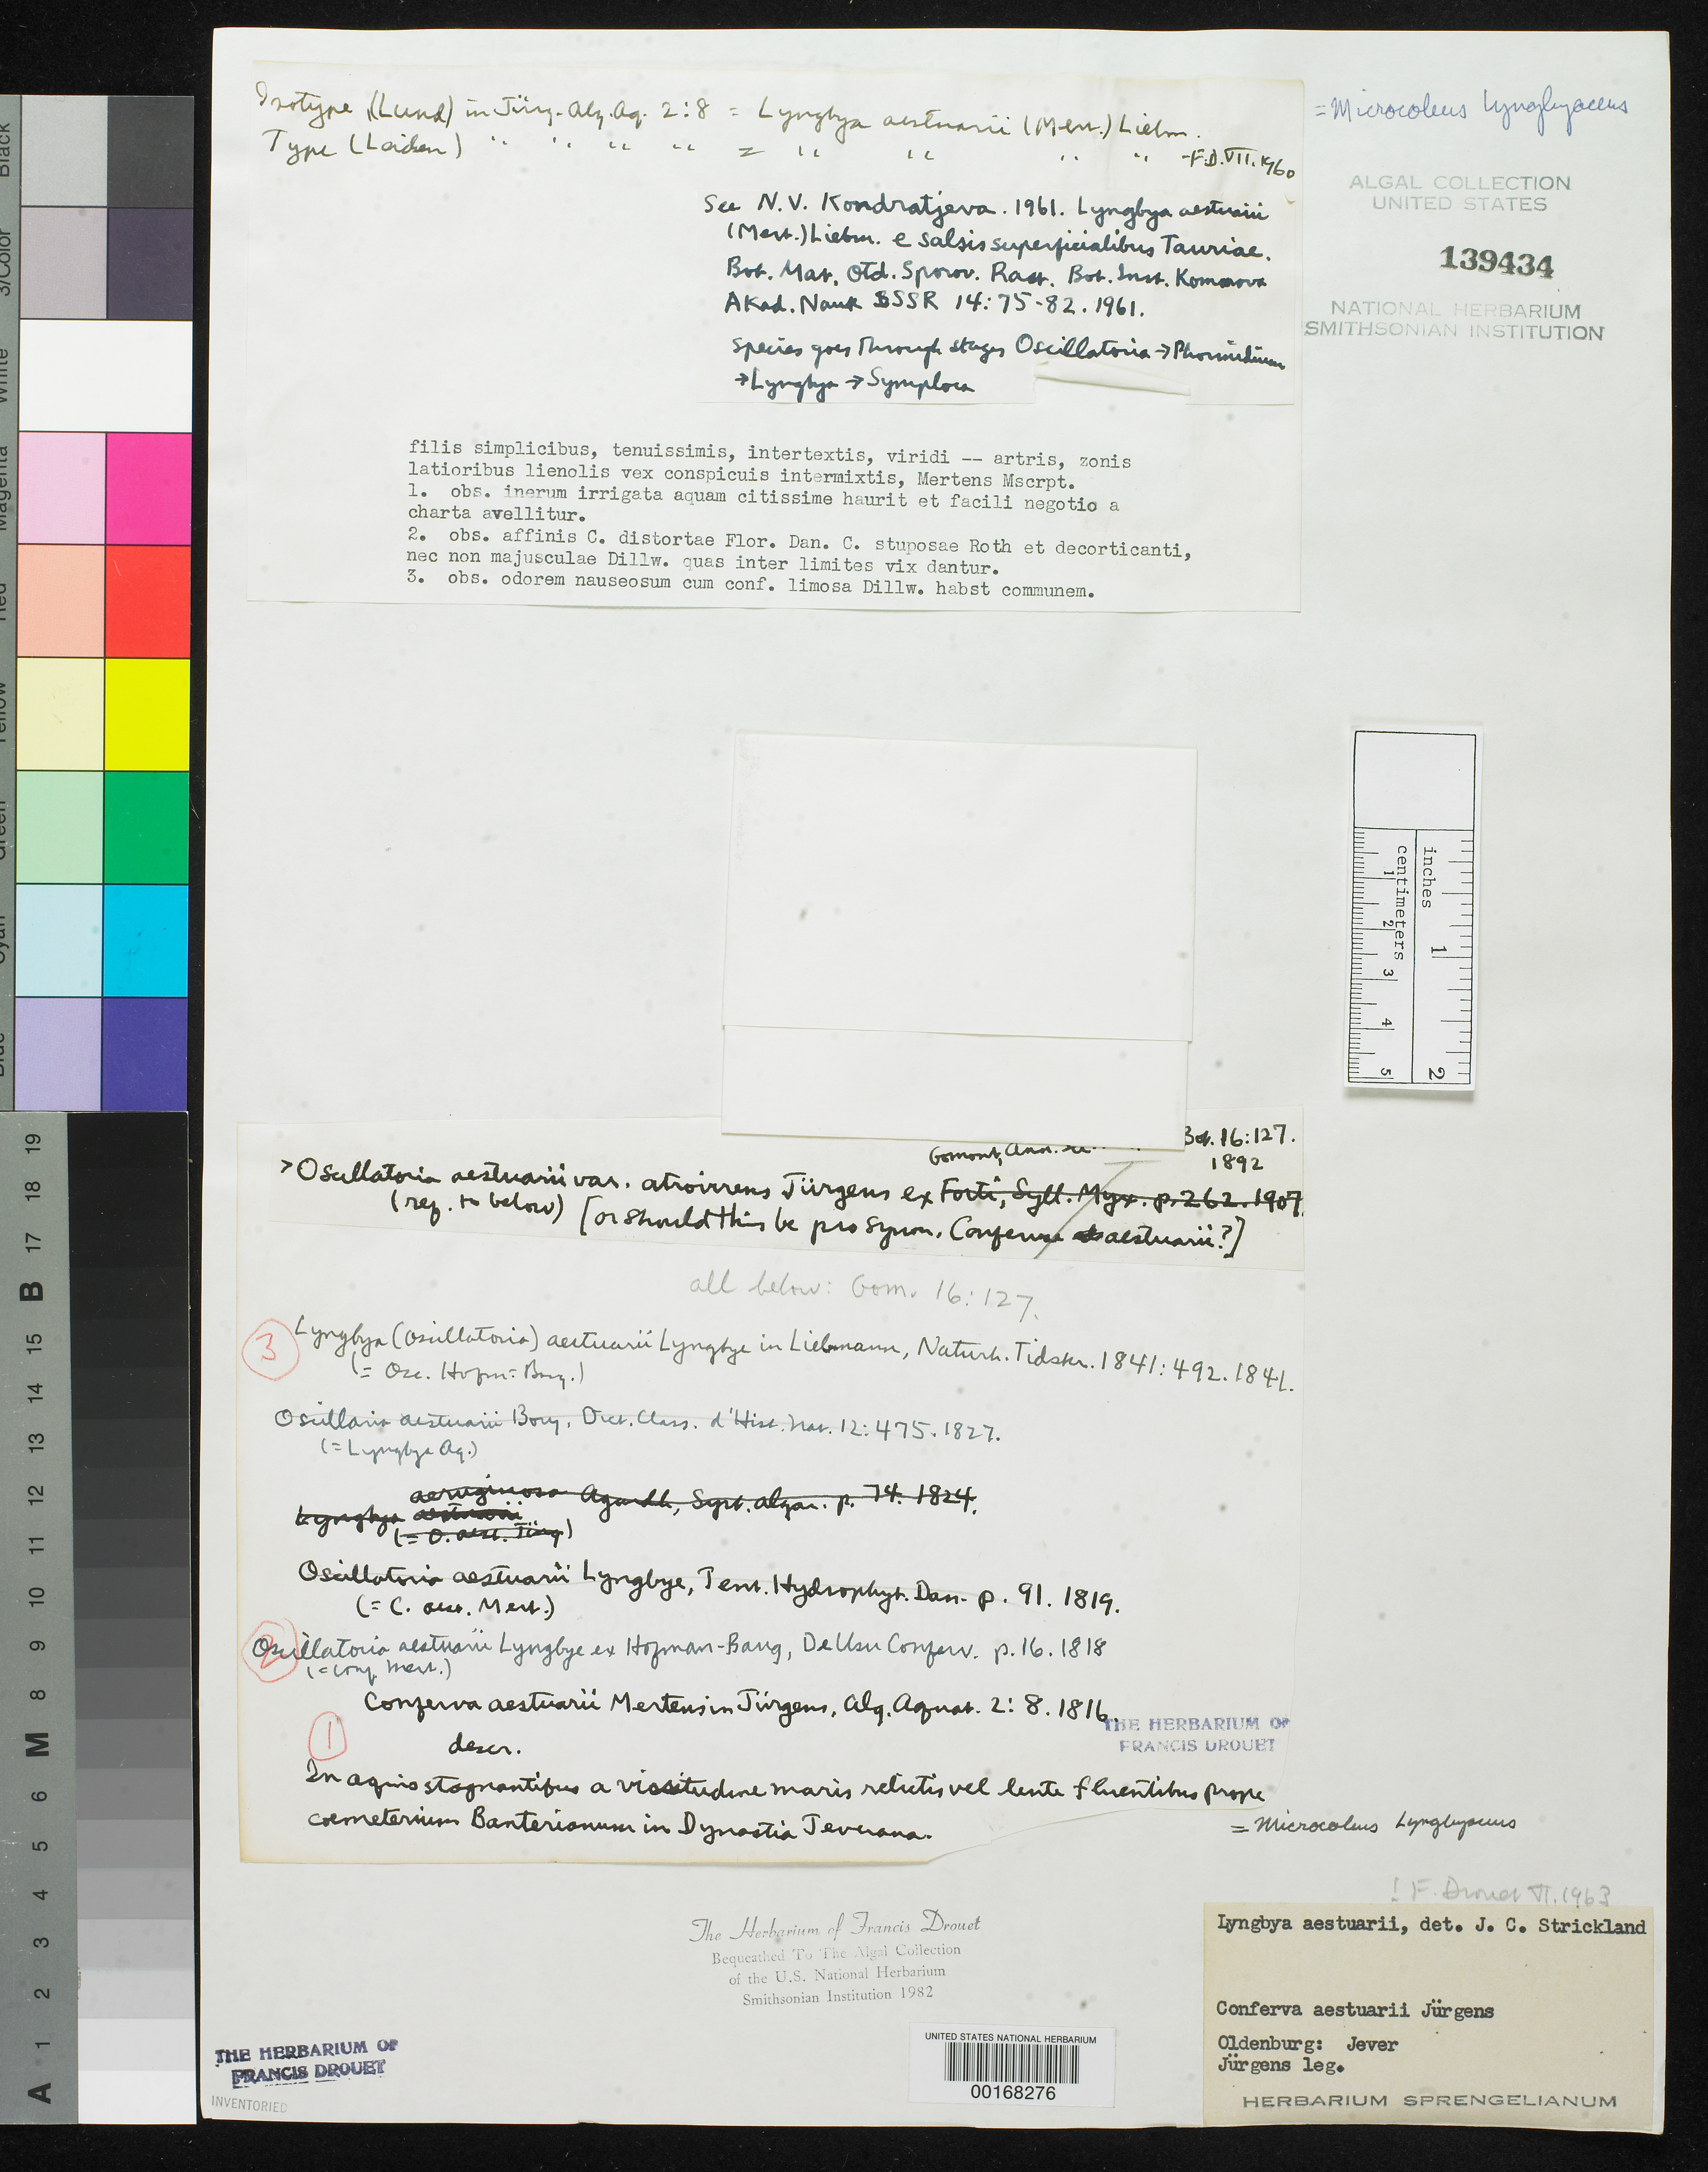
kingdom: Plantae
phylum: Chlorophyta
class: Ulvophyceae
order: Cladophorales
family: Cladophoraceae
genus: Conferva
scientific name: Conferva aestuarii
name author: H. Mertens in Juergens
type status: Isotype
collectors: G. Juergens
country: Germany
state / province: Niedersachsen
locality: Jever.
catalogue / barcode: US 139434